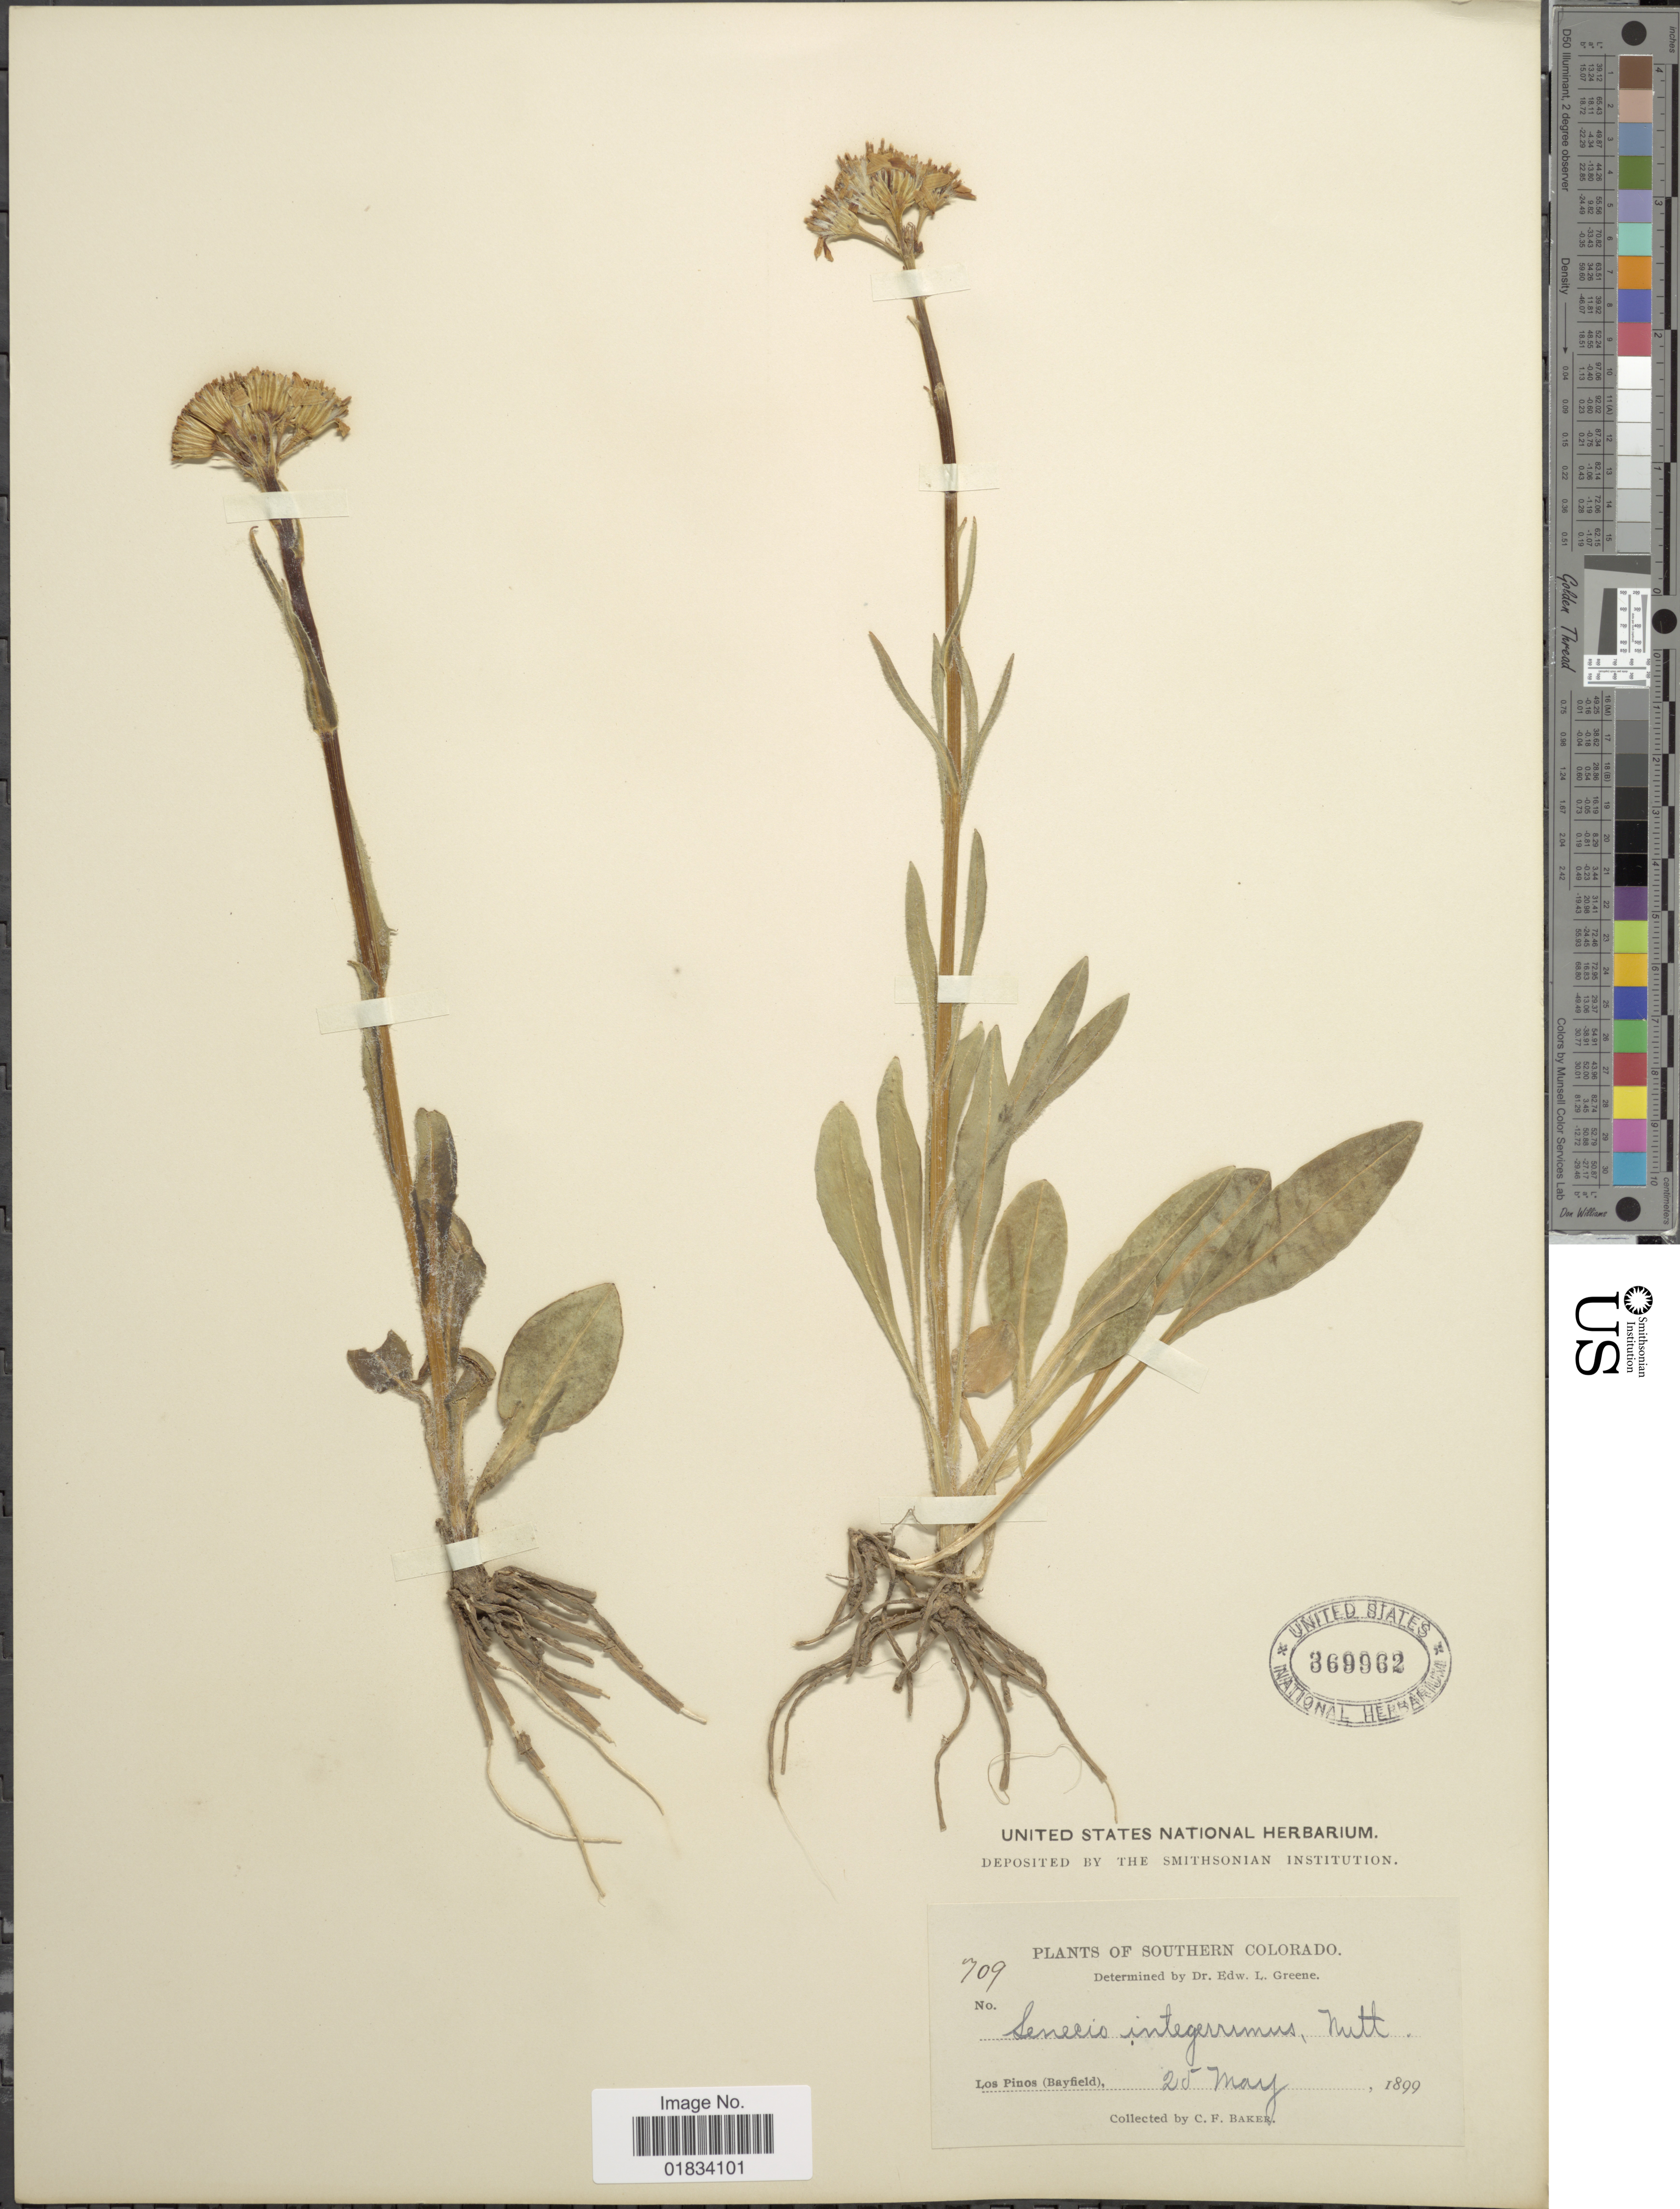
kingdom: Plantae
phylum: Tracheophyta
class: Magnoliopsida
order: Asterales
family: Asteraceae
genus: Senecio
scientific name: Senecio integerrimus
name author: Nutt.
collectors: C. F. Baker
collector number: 709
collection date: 1899-05-25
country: United States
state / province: Colorado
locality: Southern Colorado, Los Pinos (Bayfield)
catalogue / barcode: US 369962